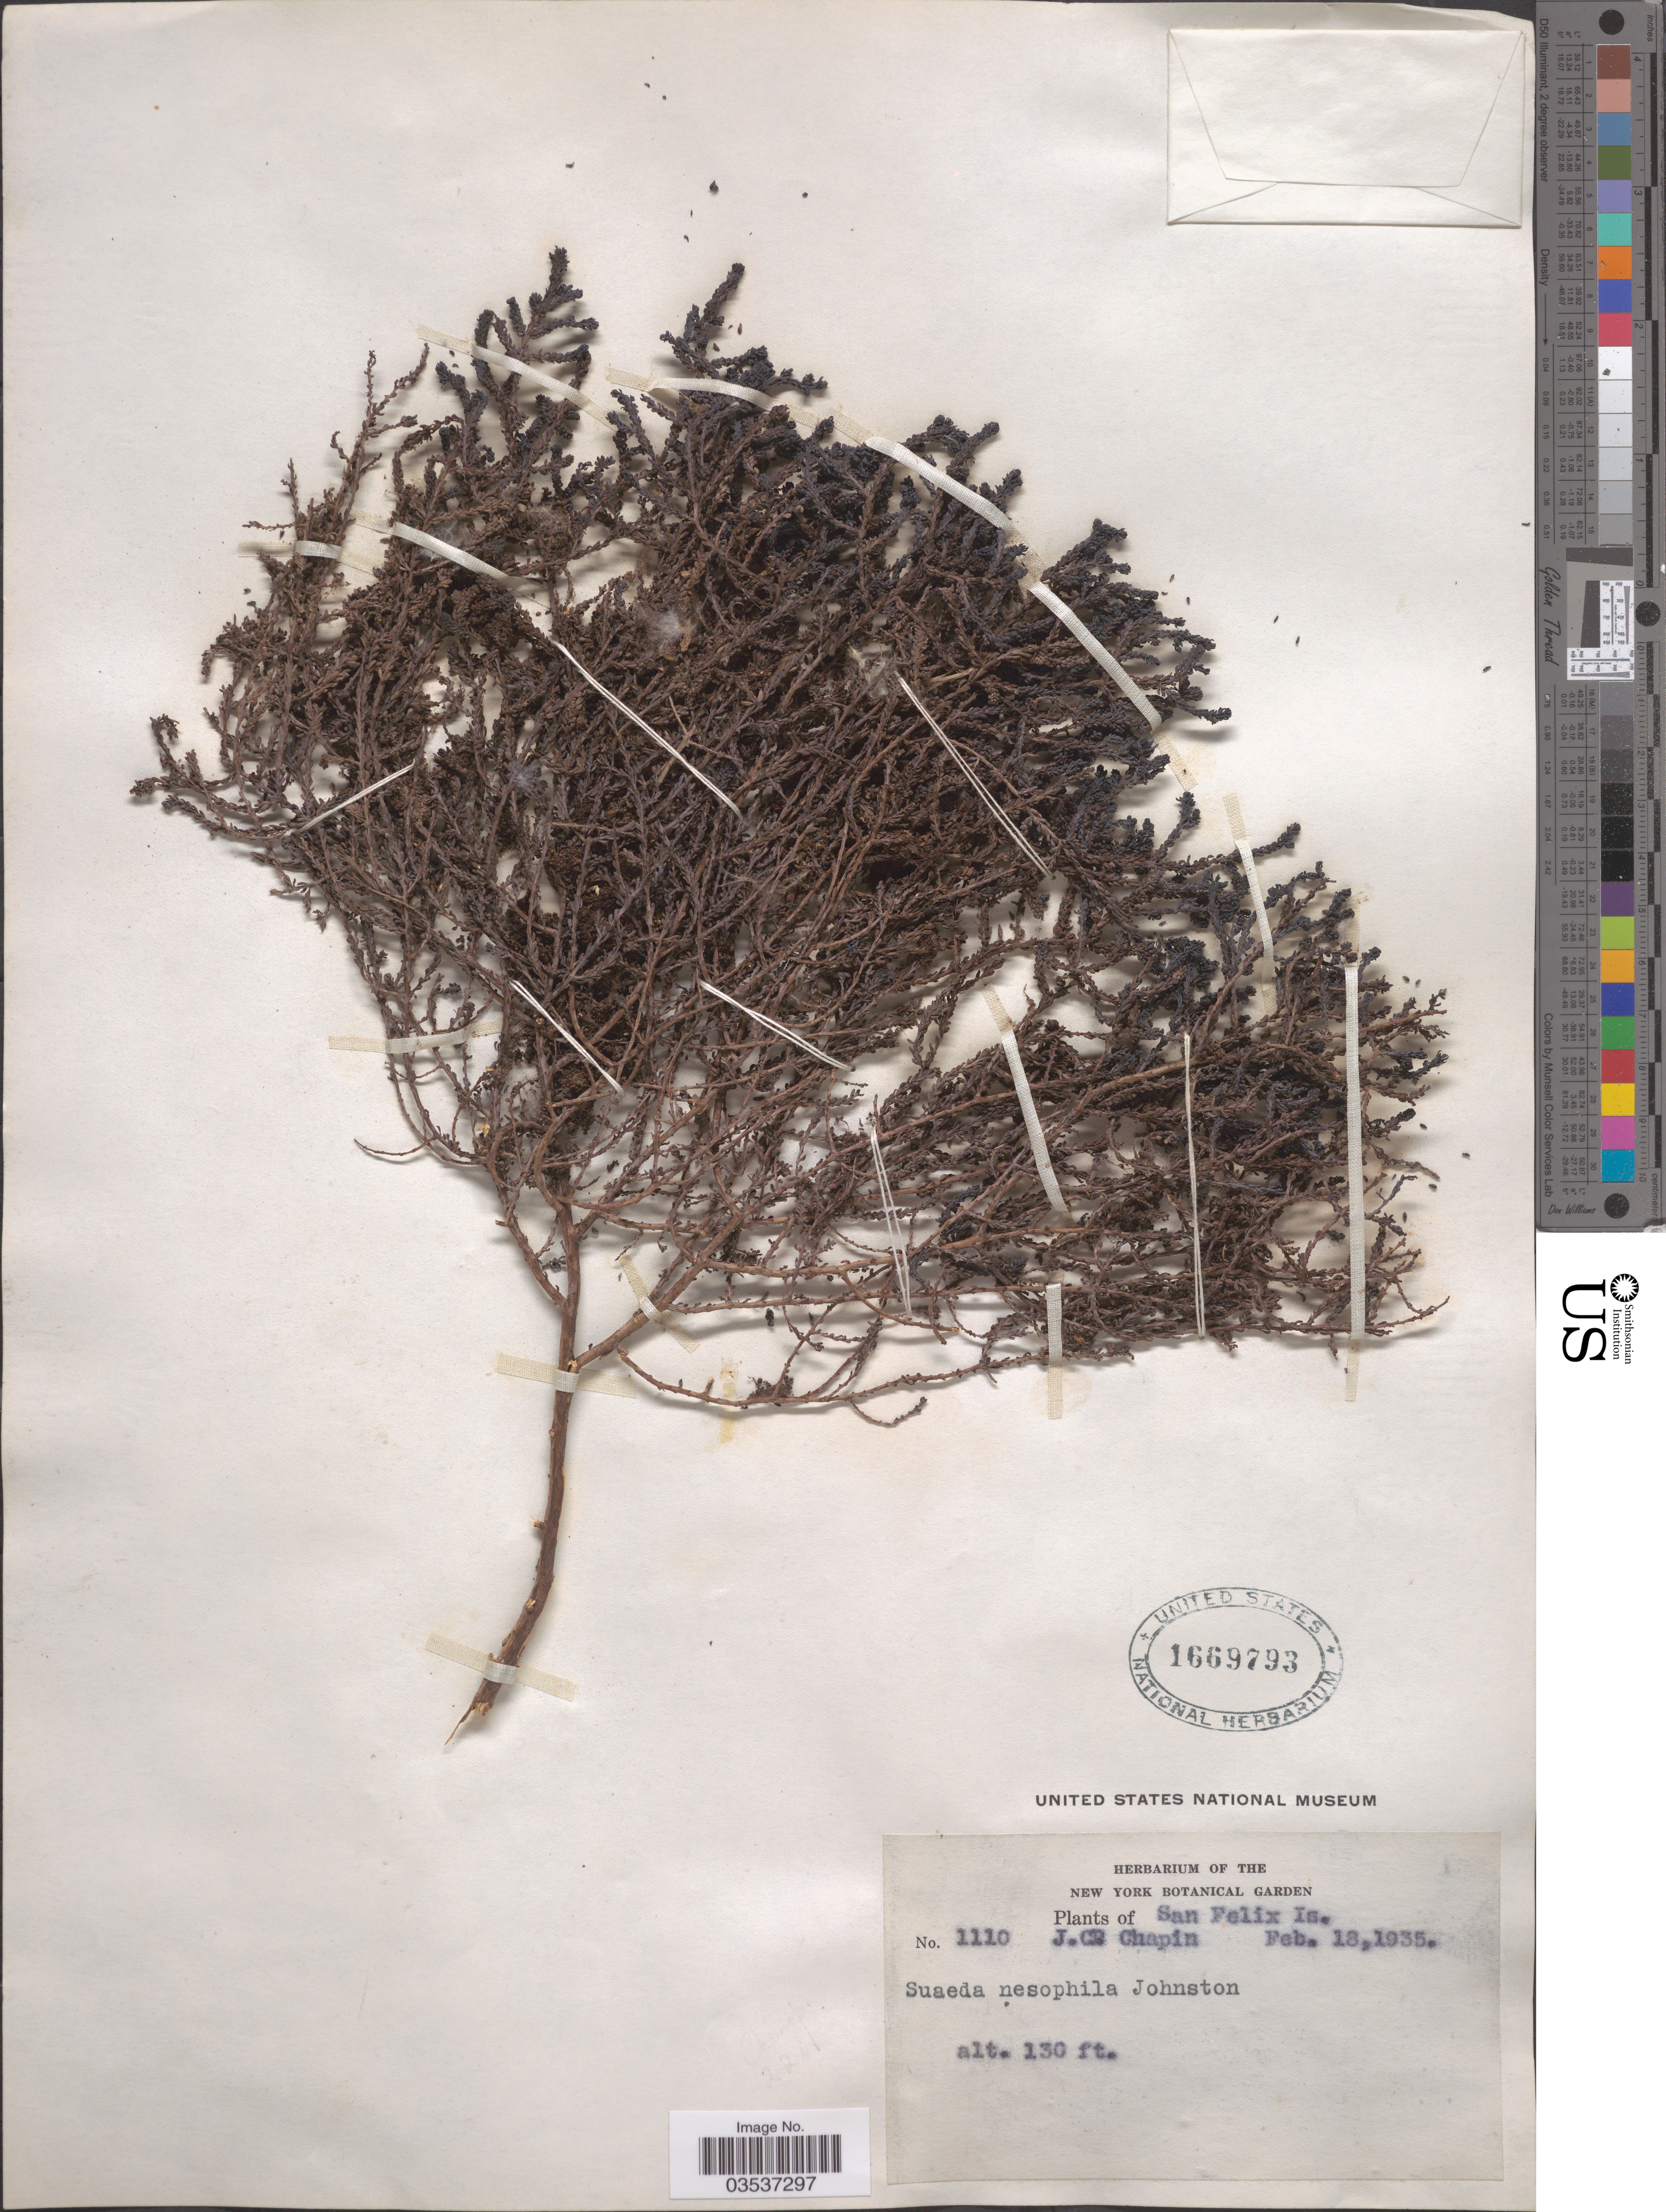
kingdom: Plantae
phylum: Tracheophyta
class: Magnoliopsida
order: Caryophyllales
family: Amaranthaceae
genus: Suaeda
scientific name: Suaeda nesophila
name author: (Johow) I.M. Johnst.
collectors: J. Chapin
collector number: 1110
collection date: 1935-02-18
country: Chile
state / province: Atacama (III)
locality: San Felix Is.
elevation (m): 40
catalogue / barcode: US 1669793